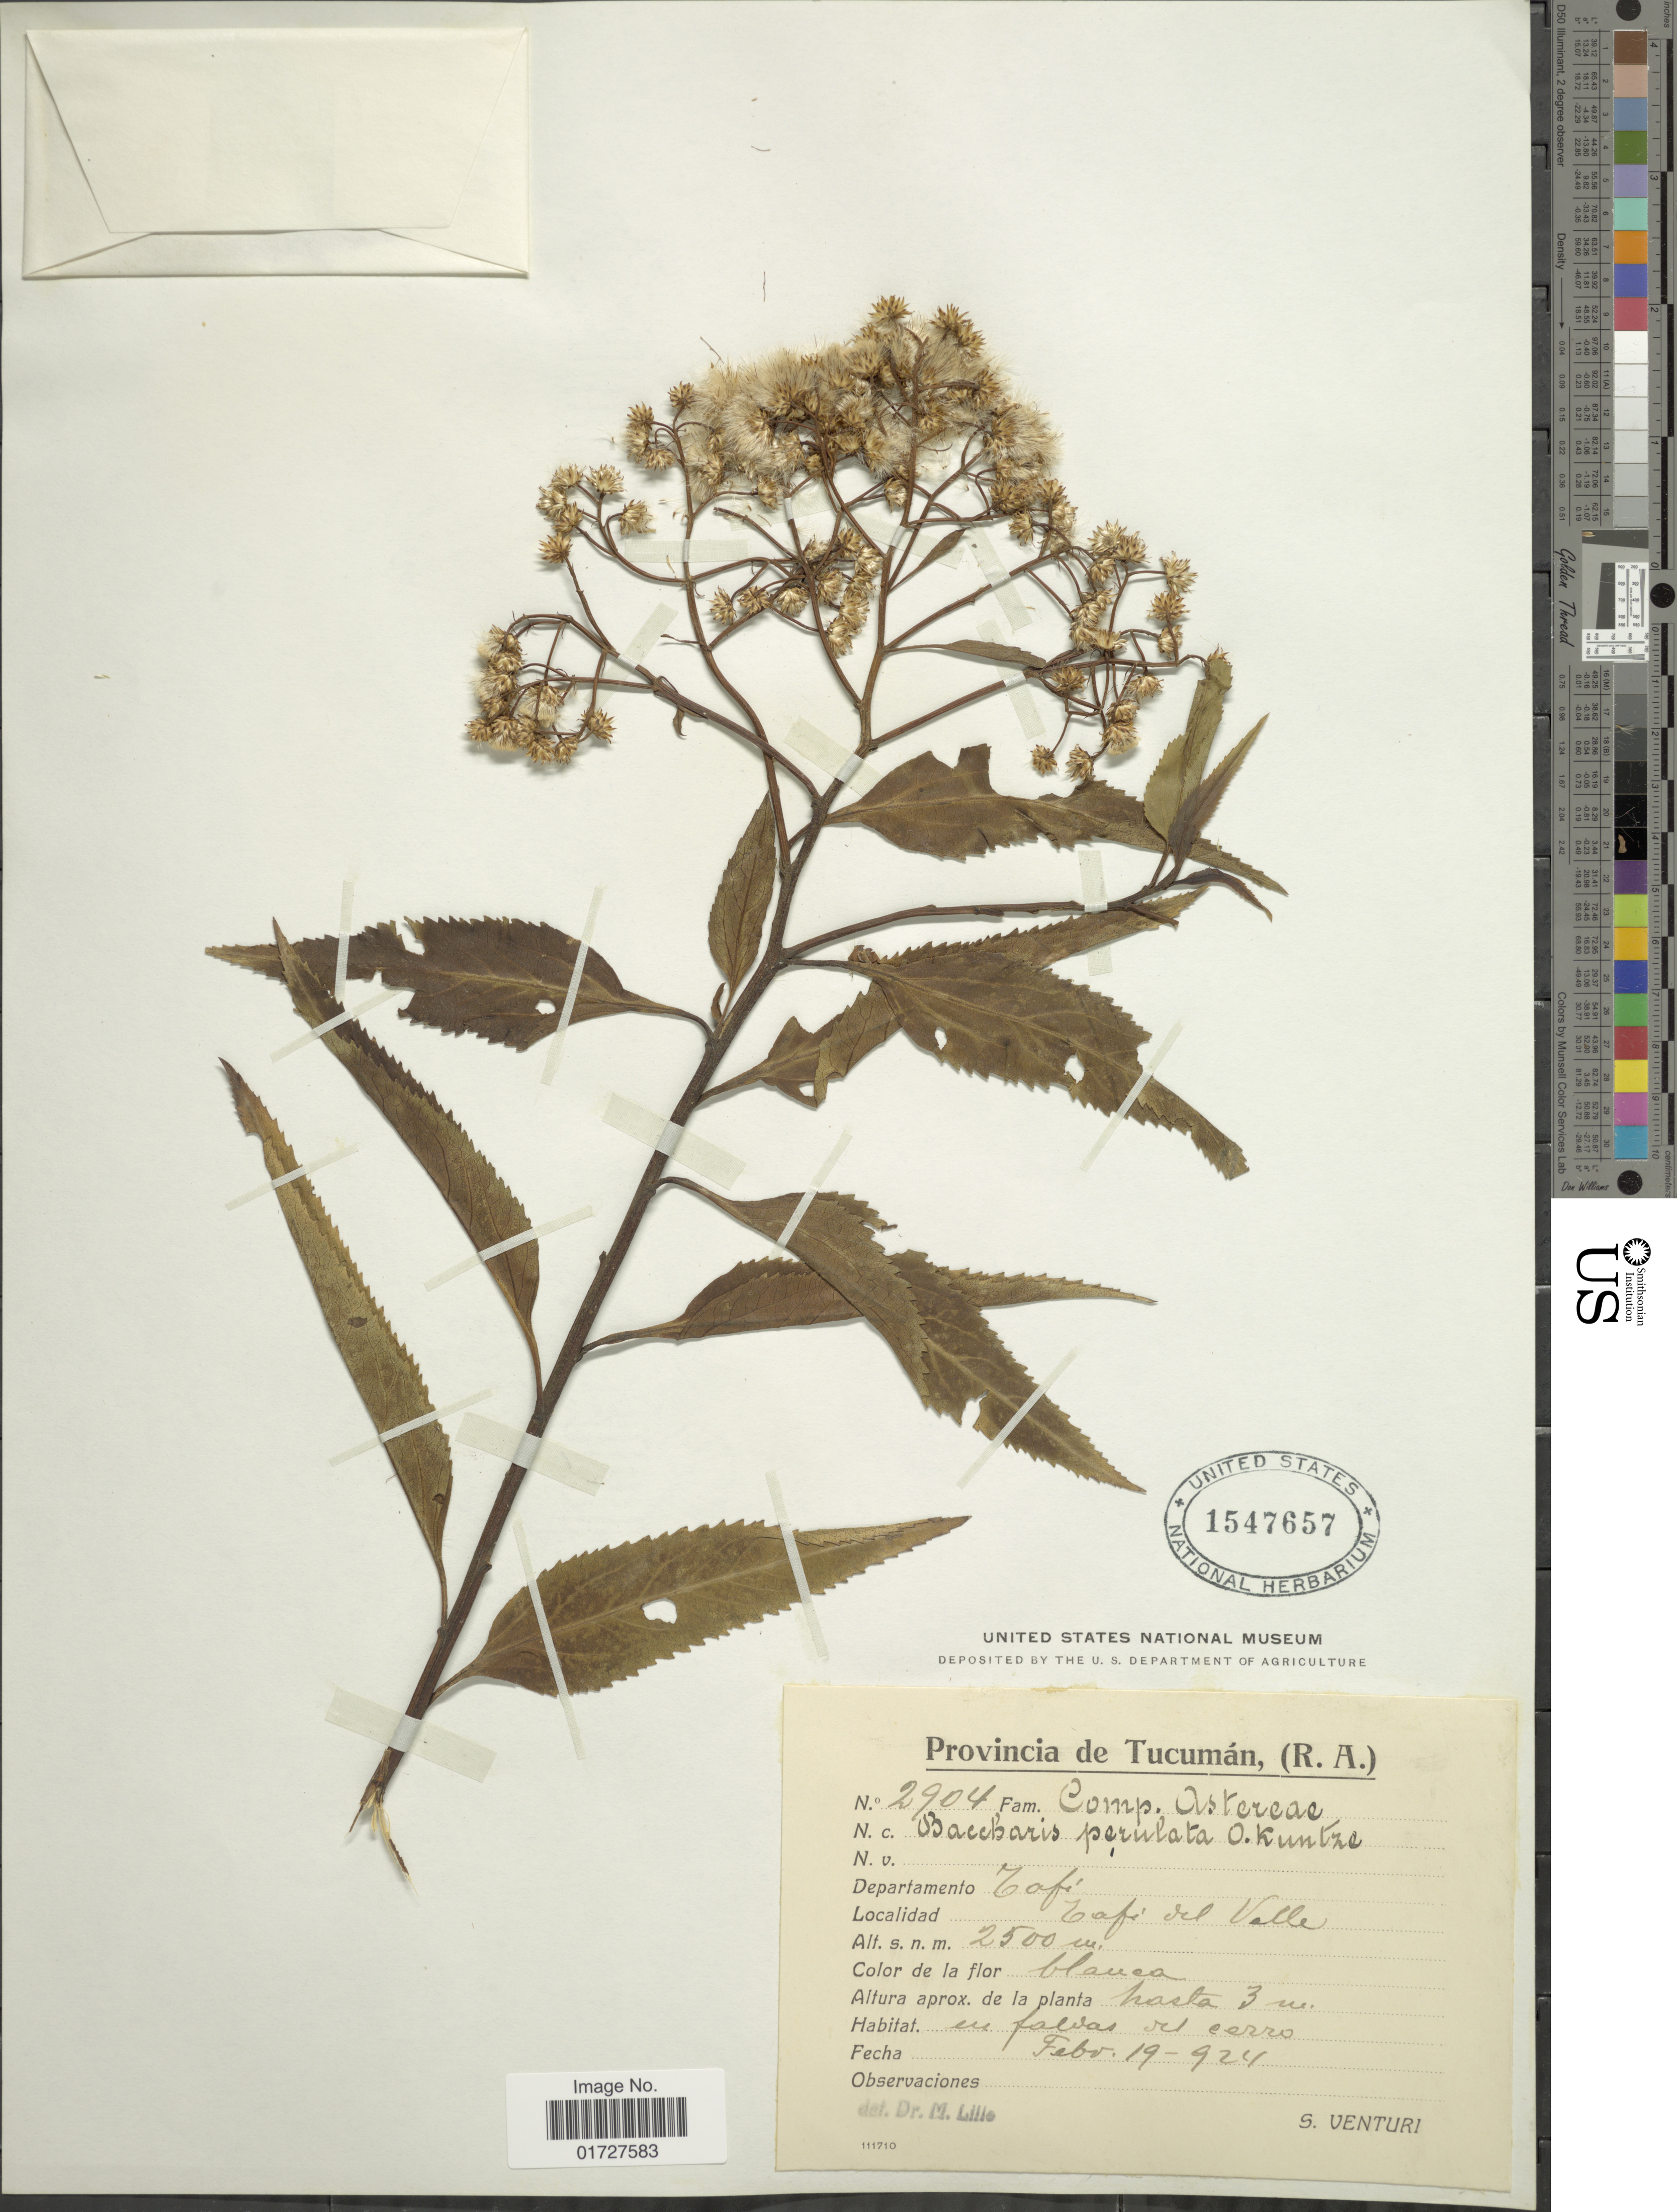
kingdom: Plantae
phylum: Tracheophyta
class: Magnoliopsida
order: Asterales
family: Asteraceae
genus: Baccharis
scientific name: Baccharis perulata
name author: Kuntze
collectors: S. Venturi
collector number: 2904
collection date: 1924-02-19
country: Argentina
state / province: Tucuman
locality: Departamento Tafi, Tafi del Valle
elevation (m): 2500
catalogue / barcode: US 1547657